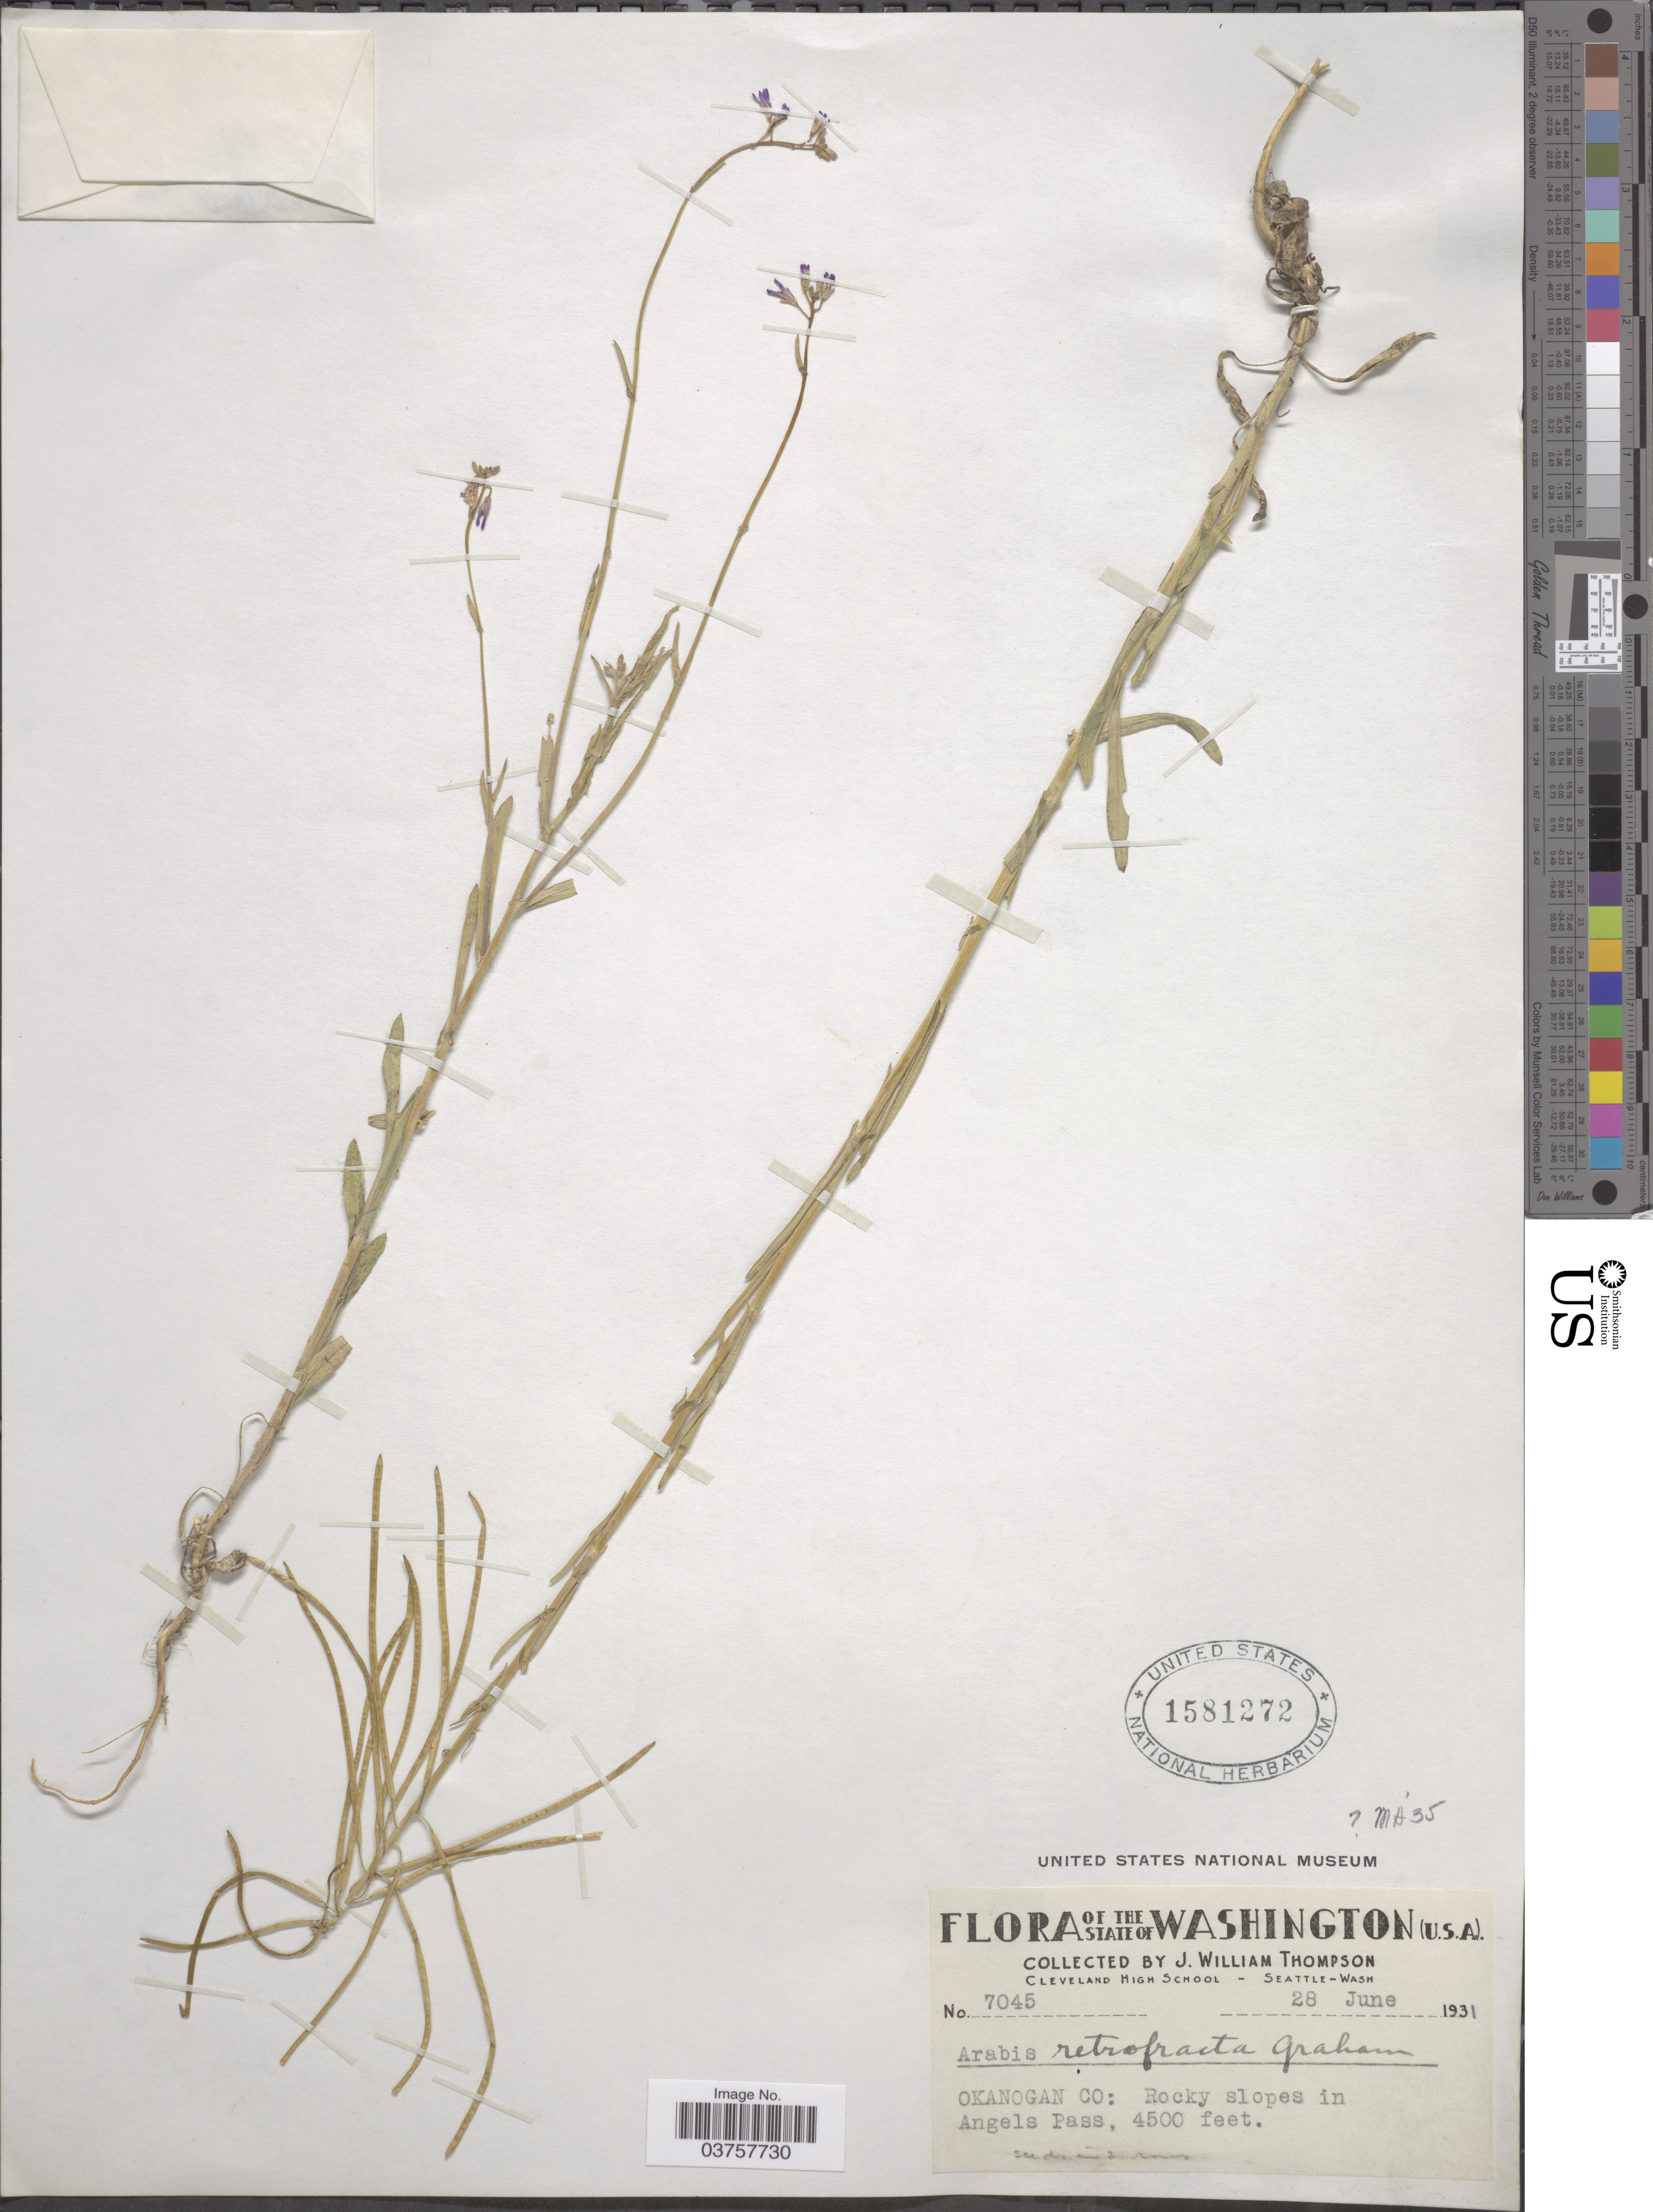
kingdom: Plantae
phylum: Tracheophyta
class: Magnoliopsida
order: Brassicales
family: Brassicaceae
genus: Arabis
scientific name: Arabis holboellii var. retrofracta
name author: Rydb.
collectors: J. W. Thompson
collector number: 7045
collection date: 1931-06-28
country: United States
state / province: Washington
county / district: Okanogan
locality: Okanogan Co: Rocky slopes in Angels Pass.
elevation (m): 1372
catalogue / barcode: US 1581272